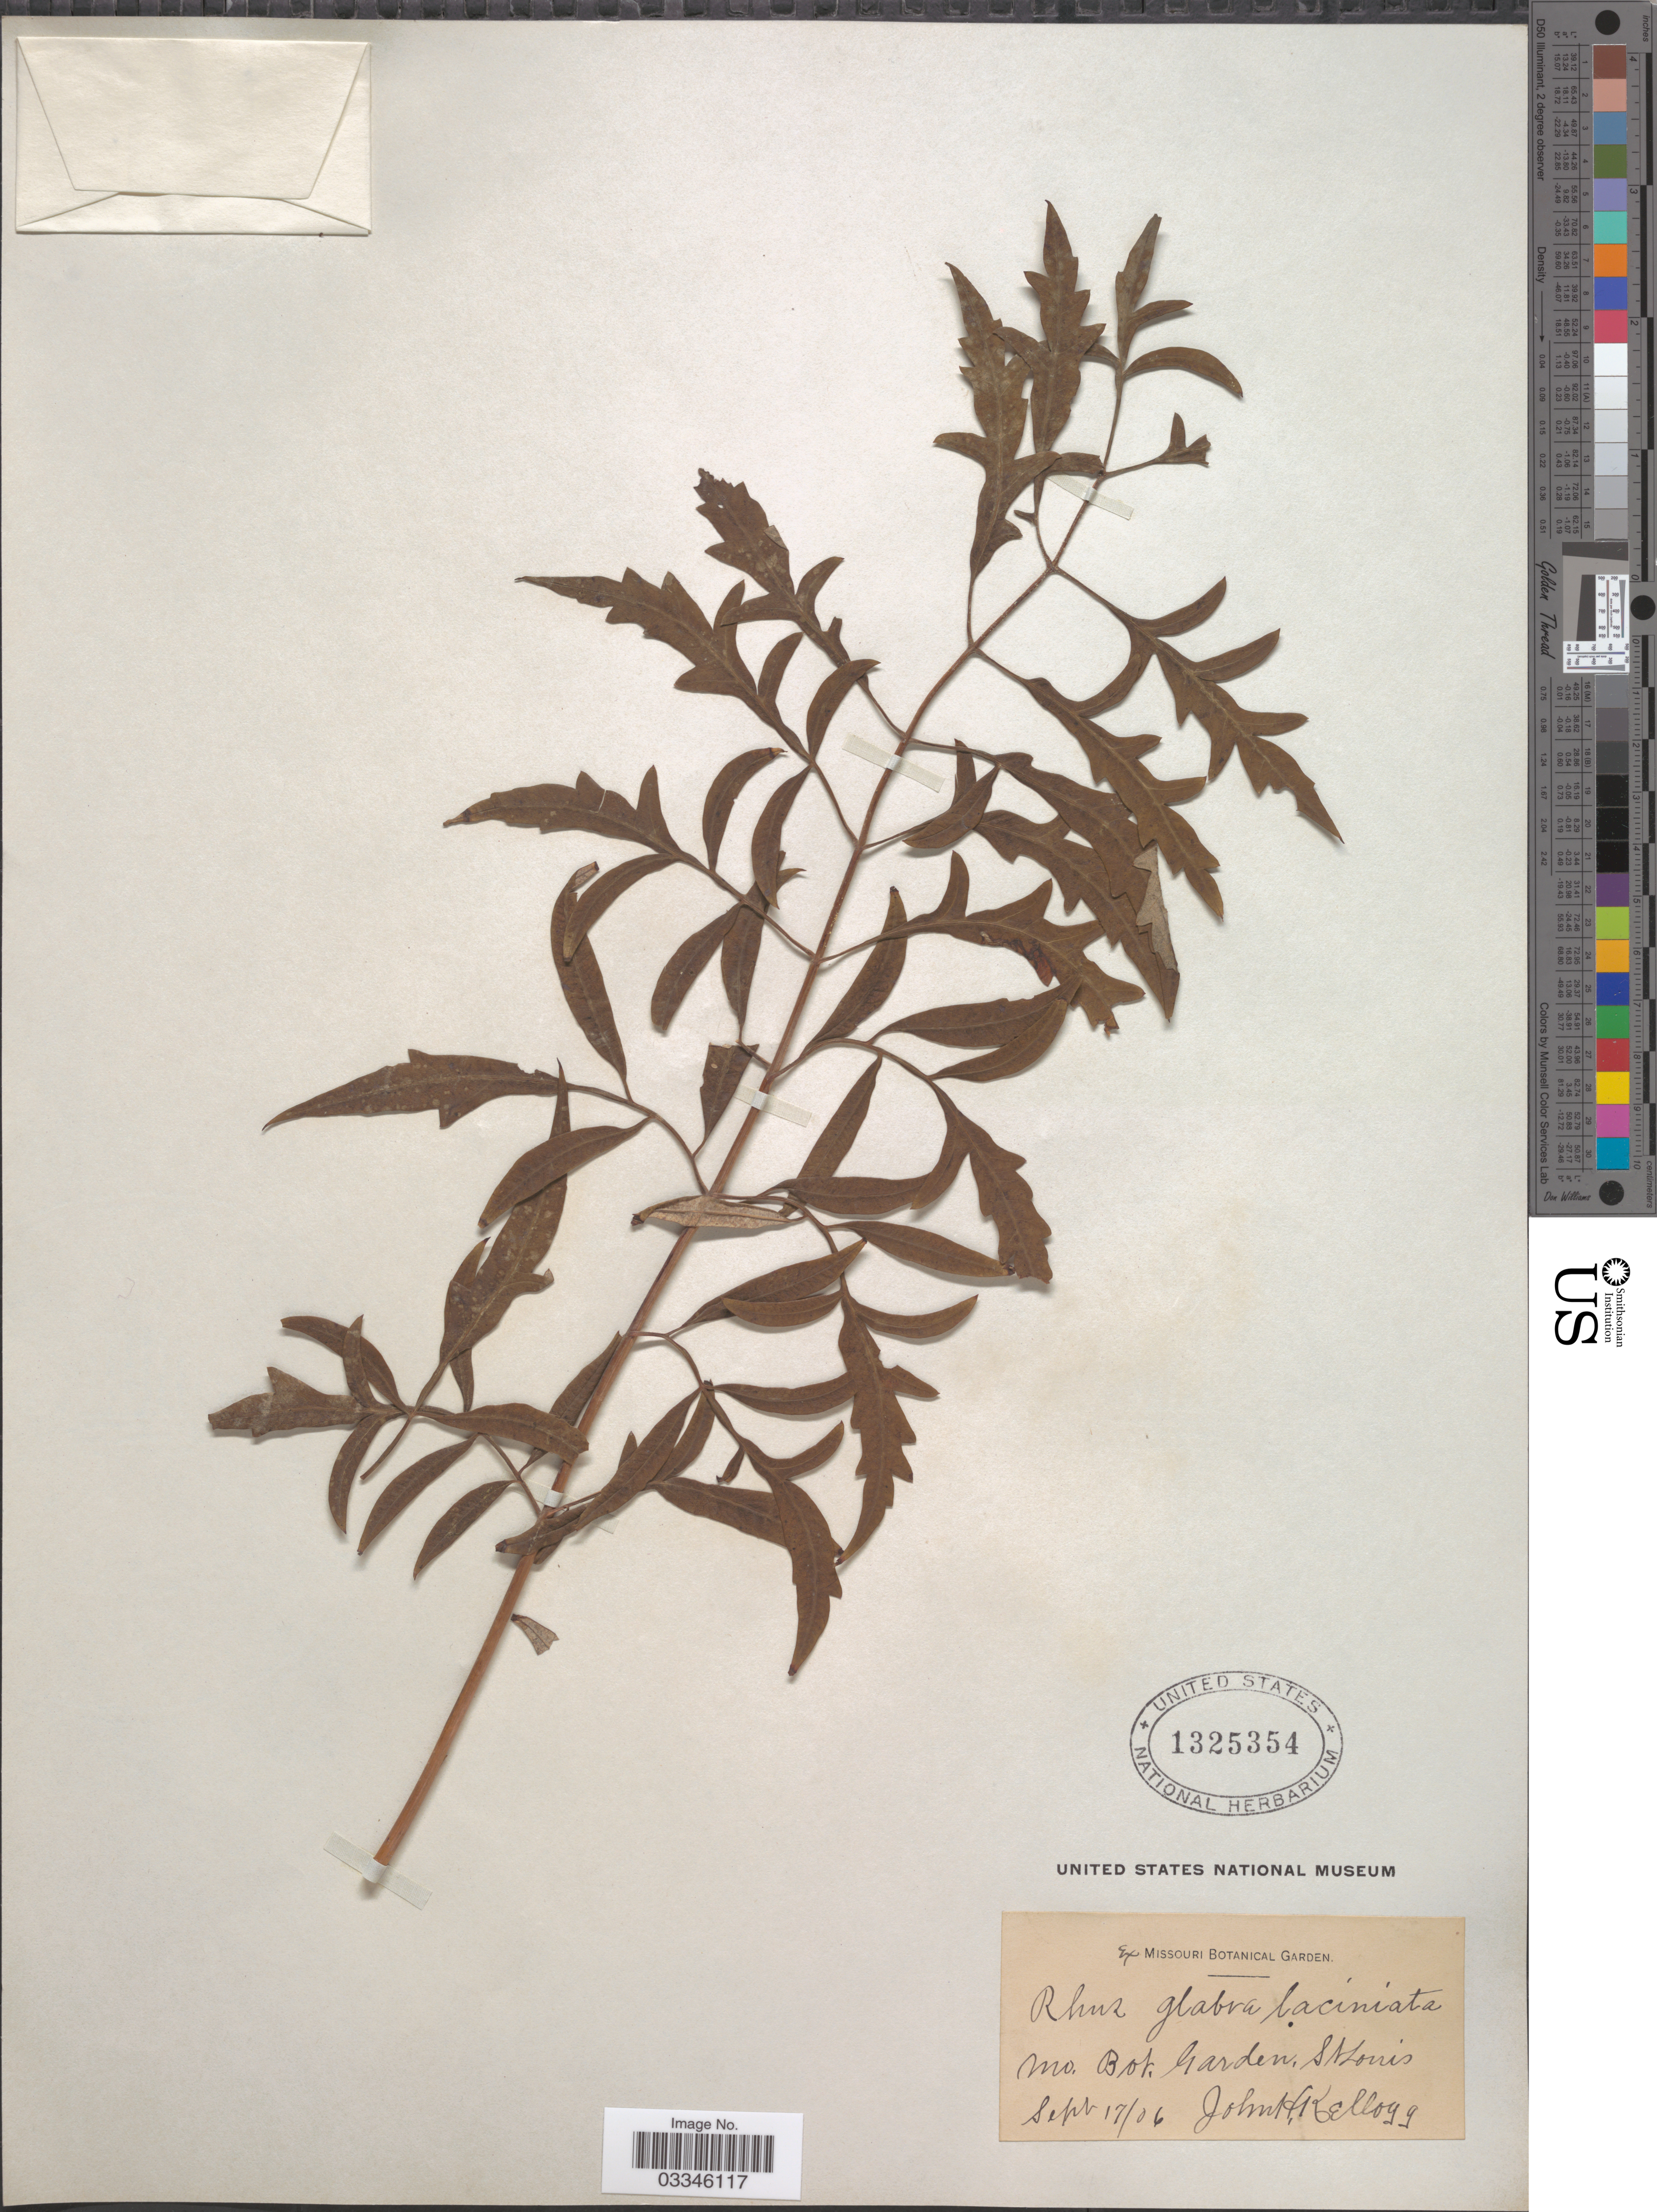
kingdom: Plantae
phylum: Tracheophyta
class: Magnoliopsida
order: Sapindales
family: Anacardiaceae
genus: Rhus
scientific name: Rhus glabra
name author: L.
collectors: J. H. Kellogg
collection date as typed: Transcribed d/m/y: 17/9/6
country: United States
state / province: Missouri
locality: Mo. Bot. Garden, St. Louis.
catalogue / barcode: US 1325354